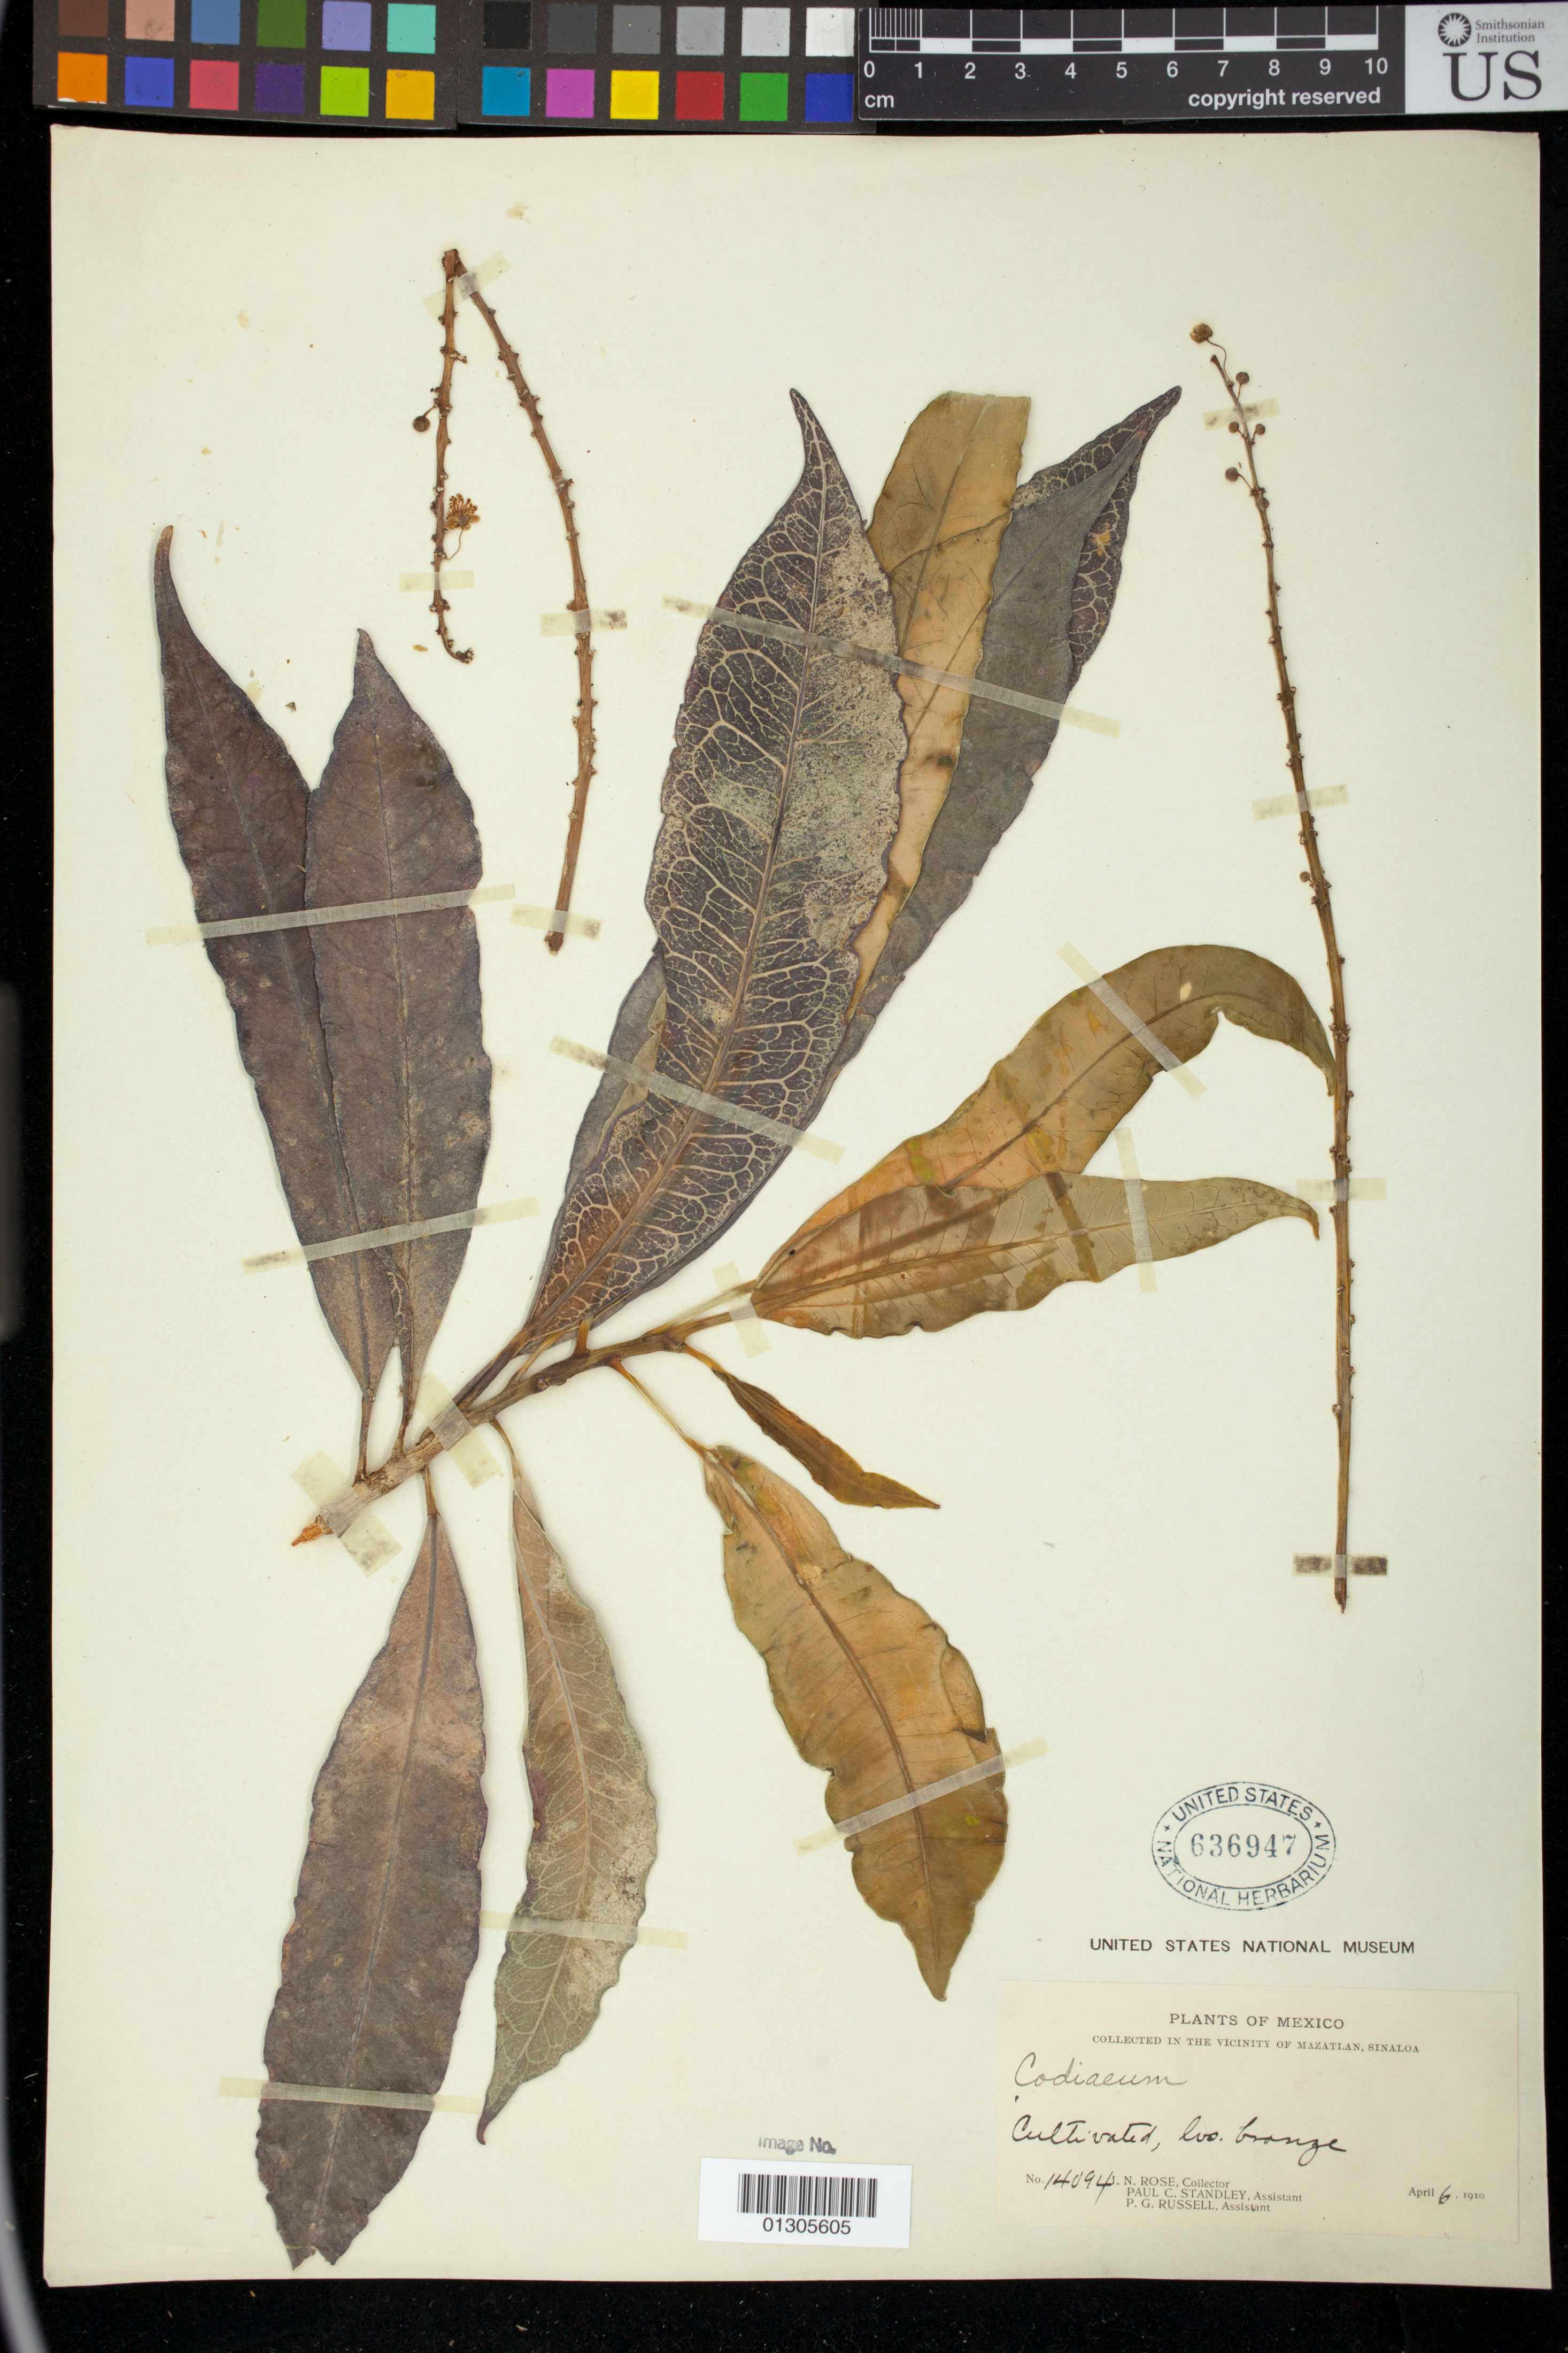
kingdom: Plantae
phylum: Tracheophyta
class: Magnoliopsida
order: Malpighiales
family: Euphorbiaceae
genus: Codiaeum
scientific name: Codiaeum variegatum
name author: (L.) Rumph. ex A. Juss.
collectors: J. N. Rose, P. C. Standley & P. G. Russell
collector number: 14094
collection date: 1910-04-06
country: Mexico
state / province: Sinaloa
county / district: Mazatlán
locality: Mazatlán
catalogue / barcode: US 636947